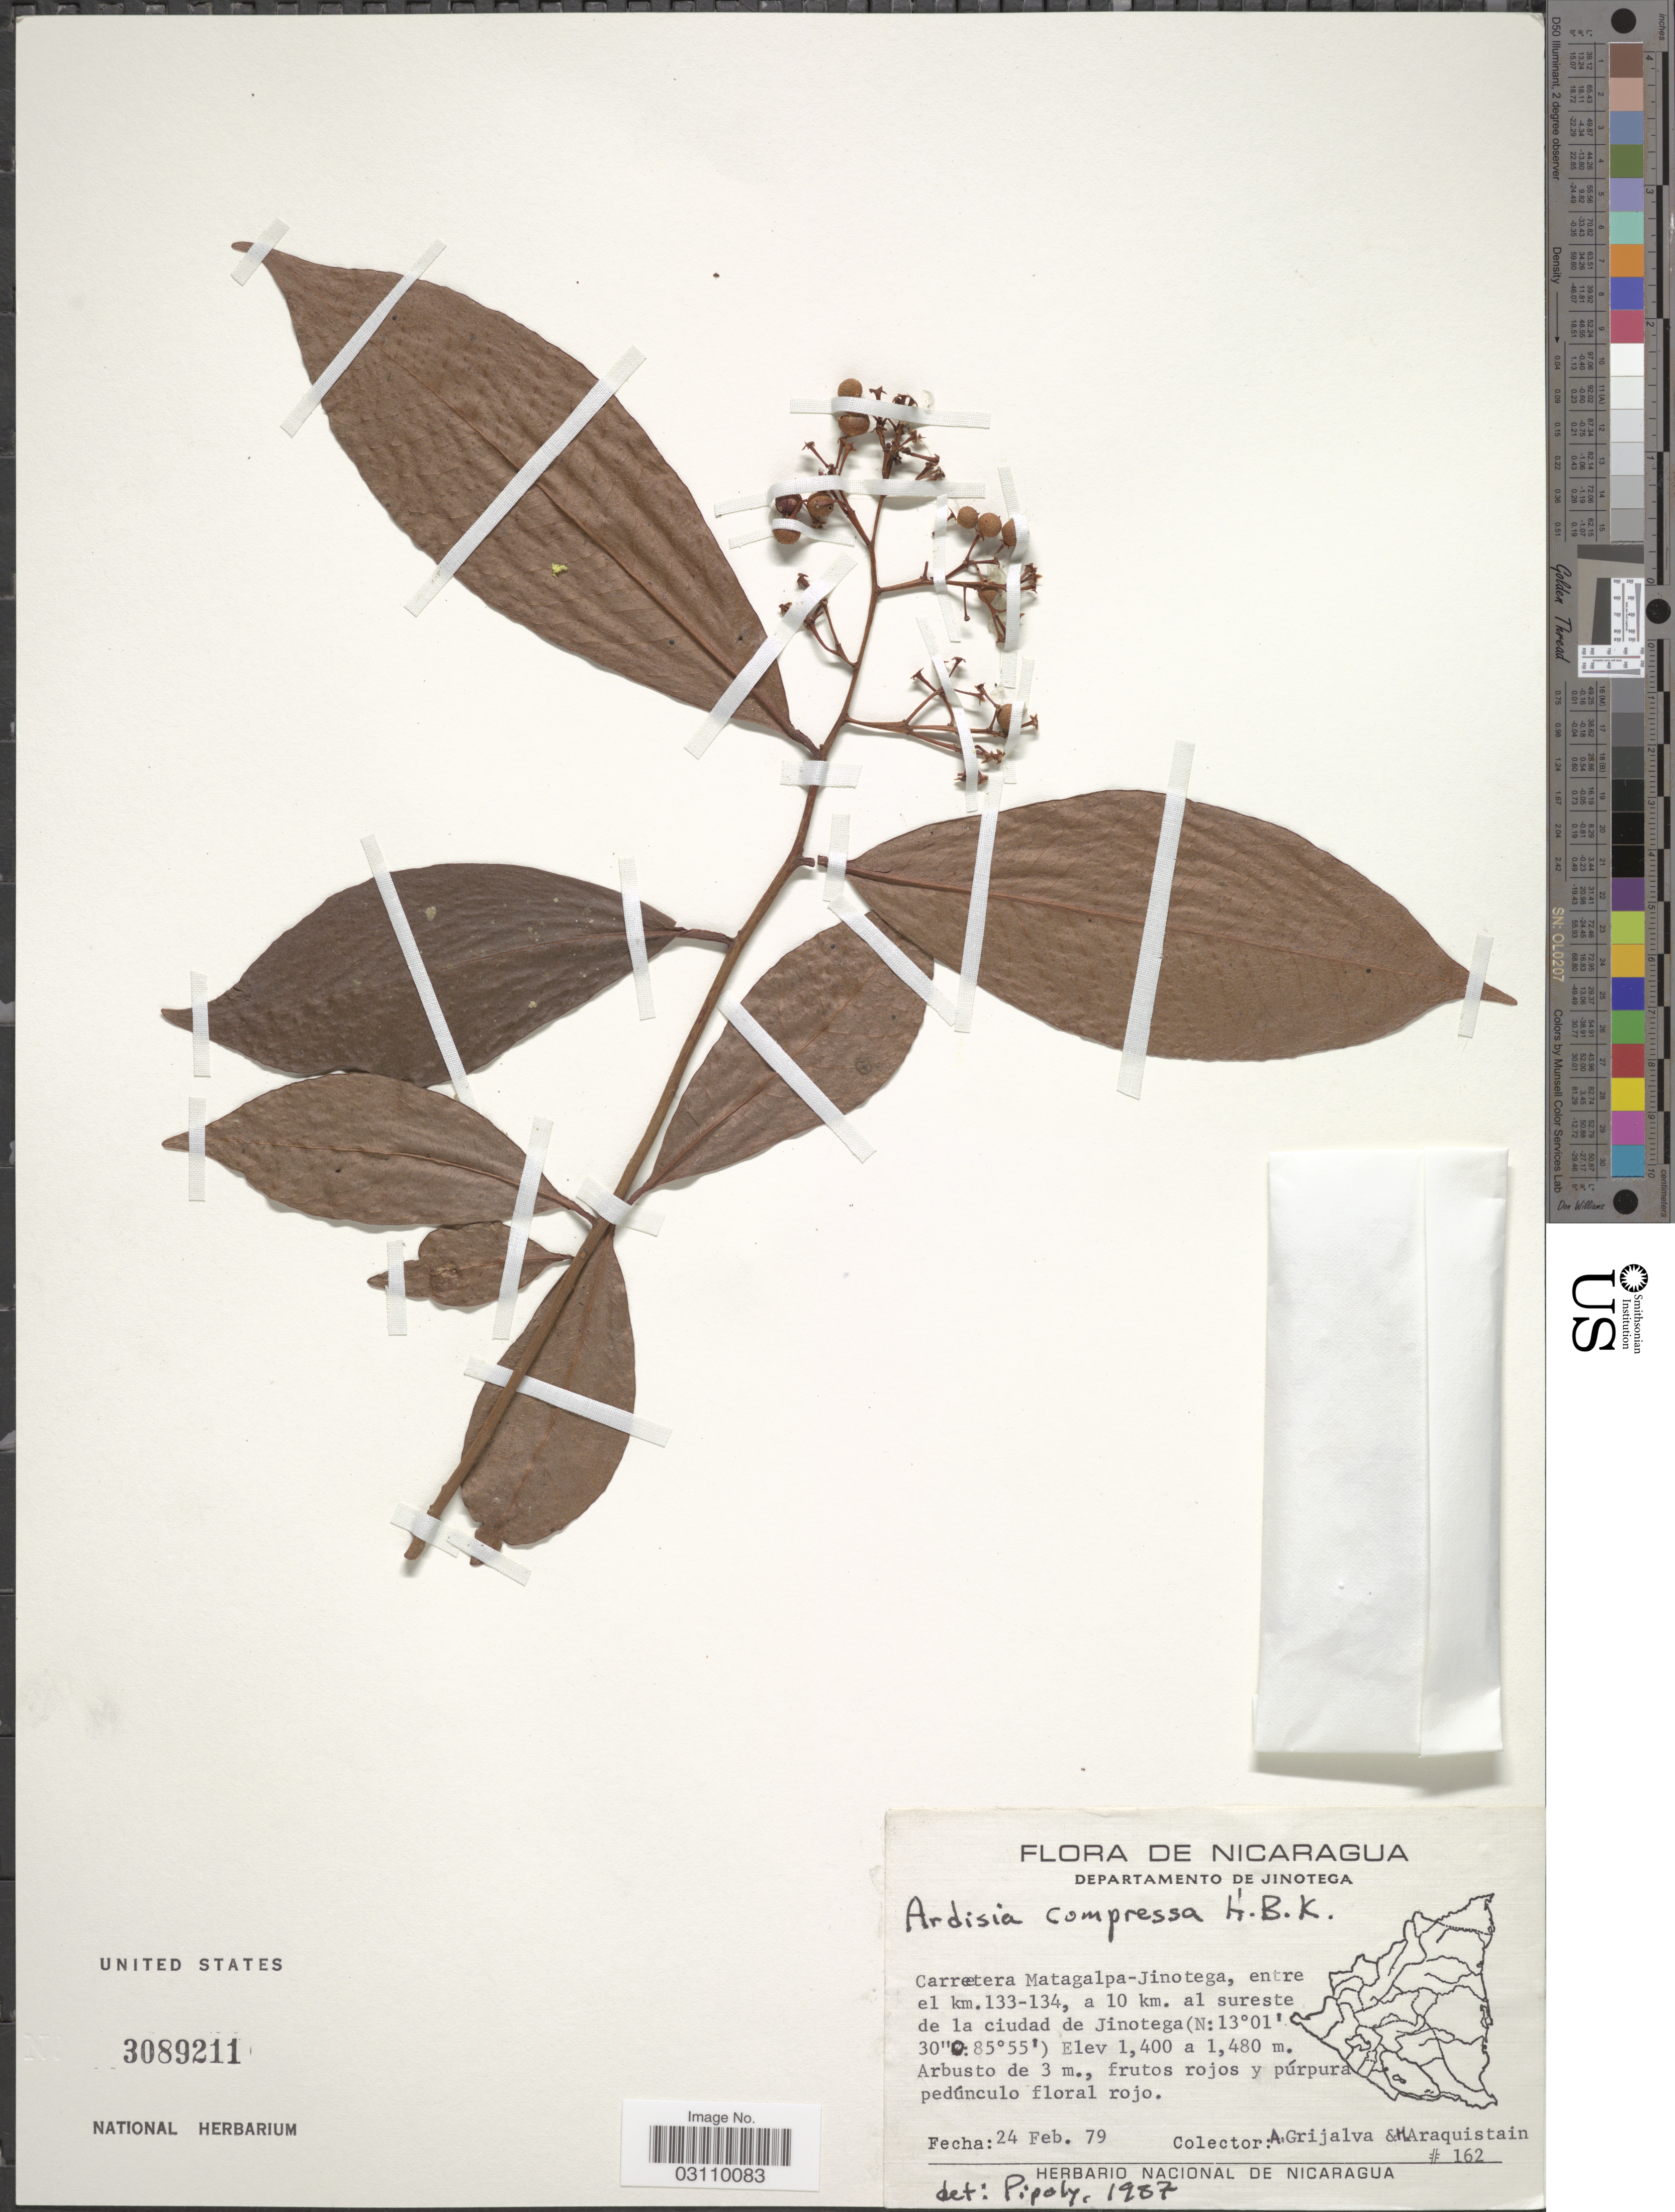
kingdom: Plantae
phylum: Tracheophyta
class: Magnoliopsida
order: Ericales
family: Primulaceae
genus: Ardisia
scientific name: Ardisia compressa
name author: Kunth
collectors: A. Grijalva & M. Araquistain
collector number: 162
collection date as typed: Transcribed d/m/y: 24/2/79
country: Nicaragua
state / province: Jinotega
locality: Departamento de Jinotega. Carretera Matagalpa-Jinotega, entre el km. 133-134, a 10 km. al sureste de la ciudad de Jinotega.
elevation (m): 1400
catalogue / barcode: US 3089211